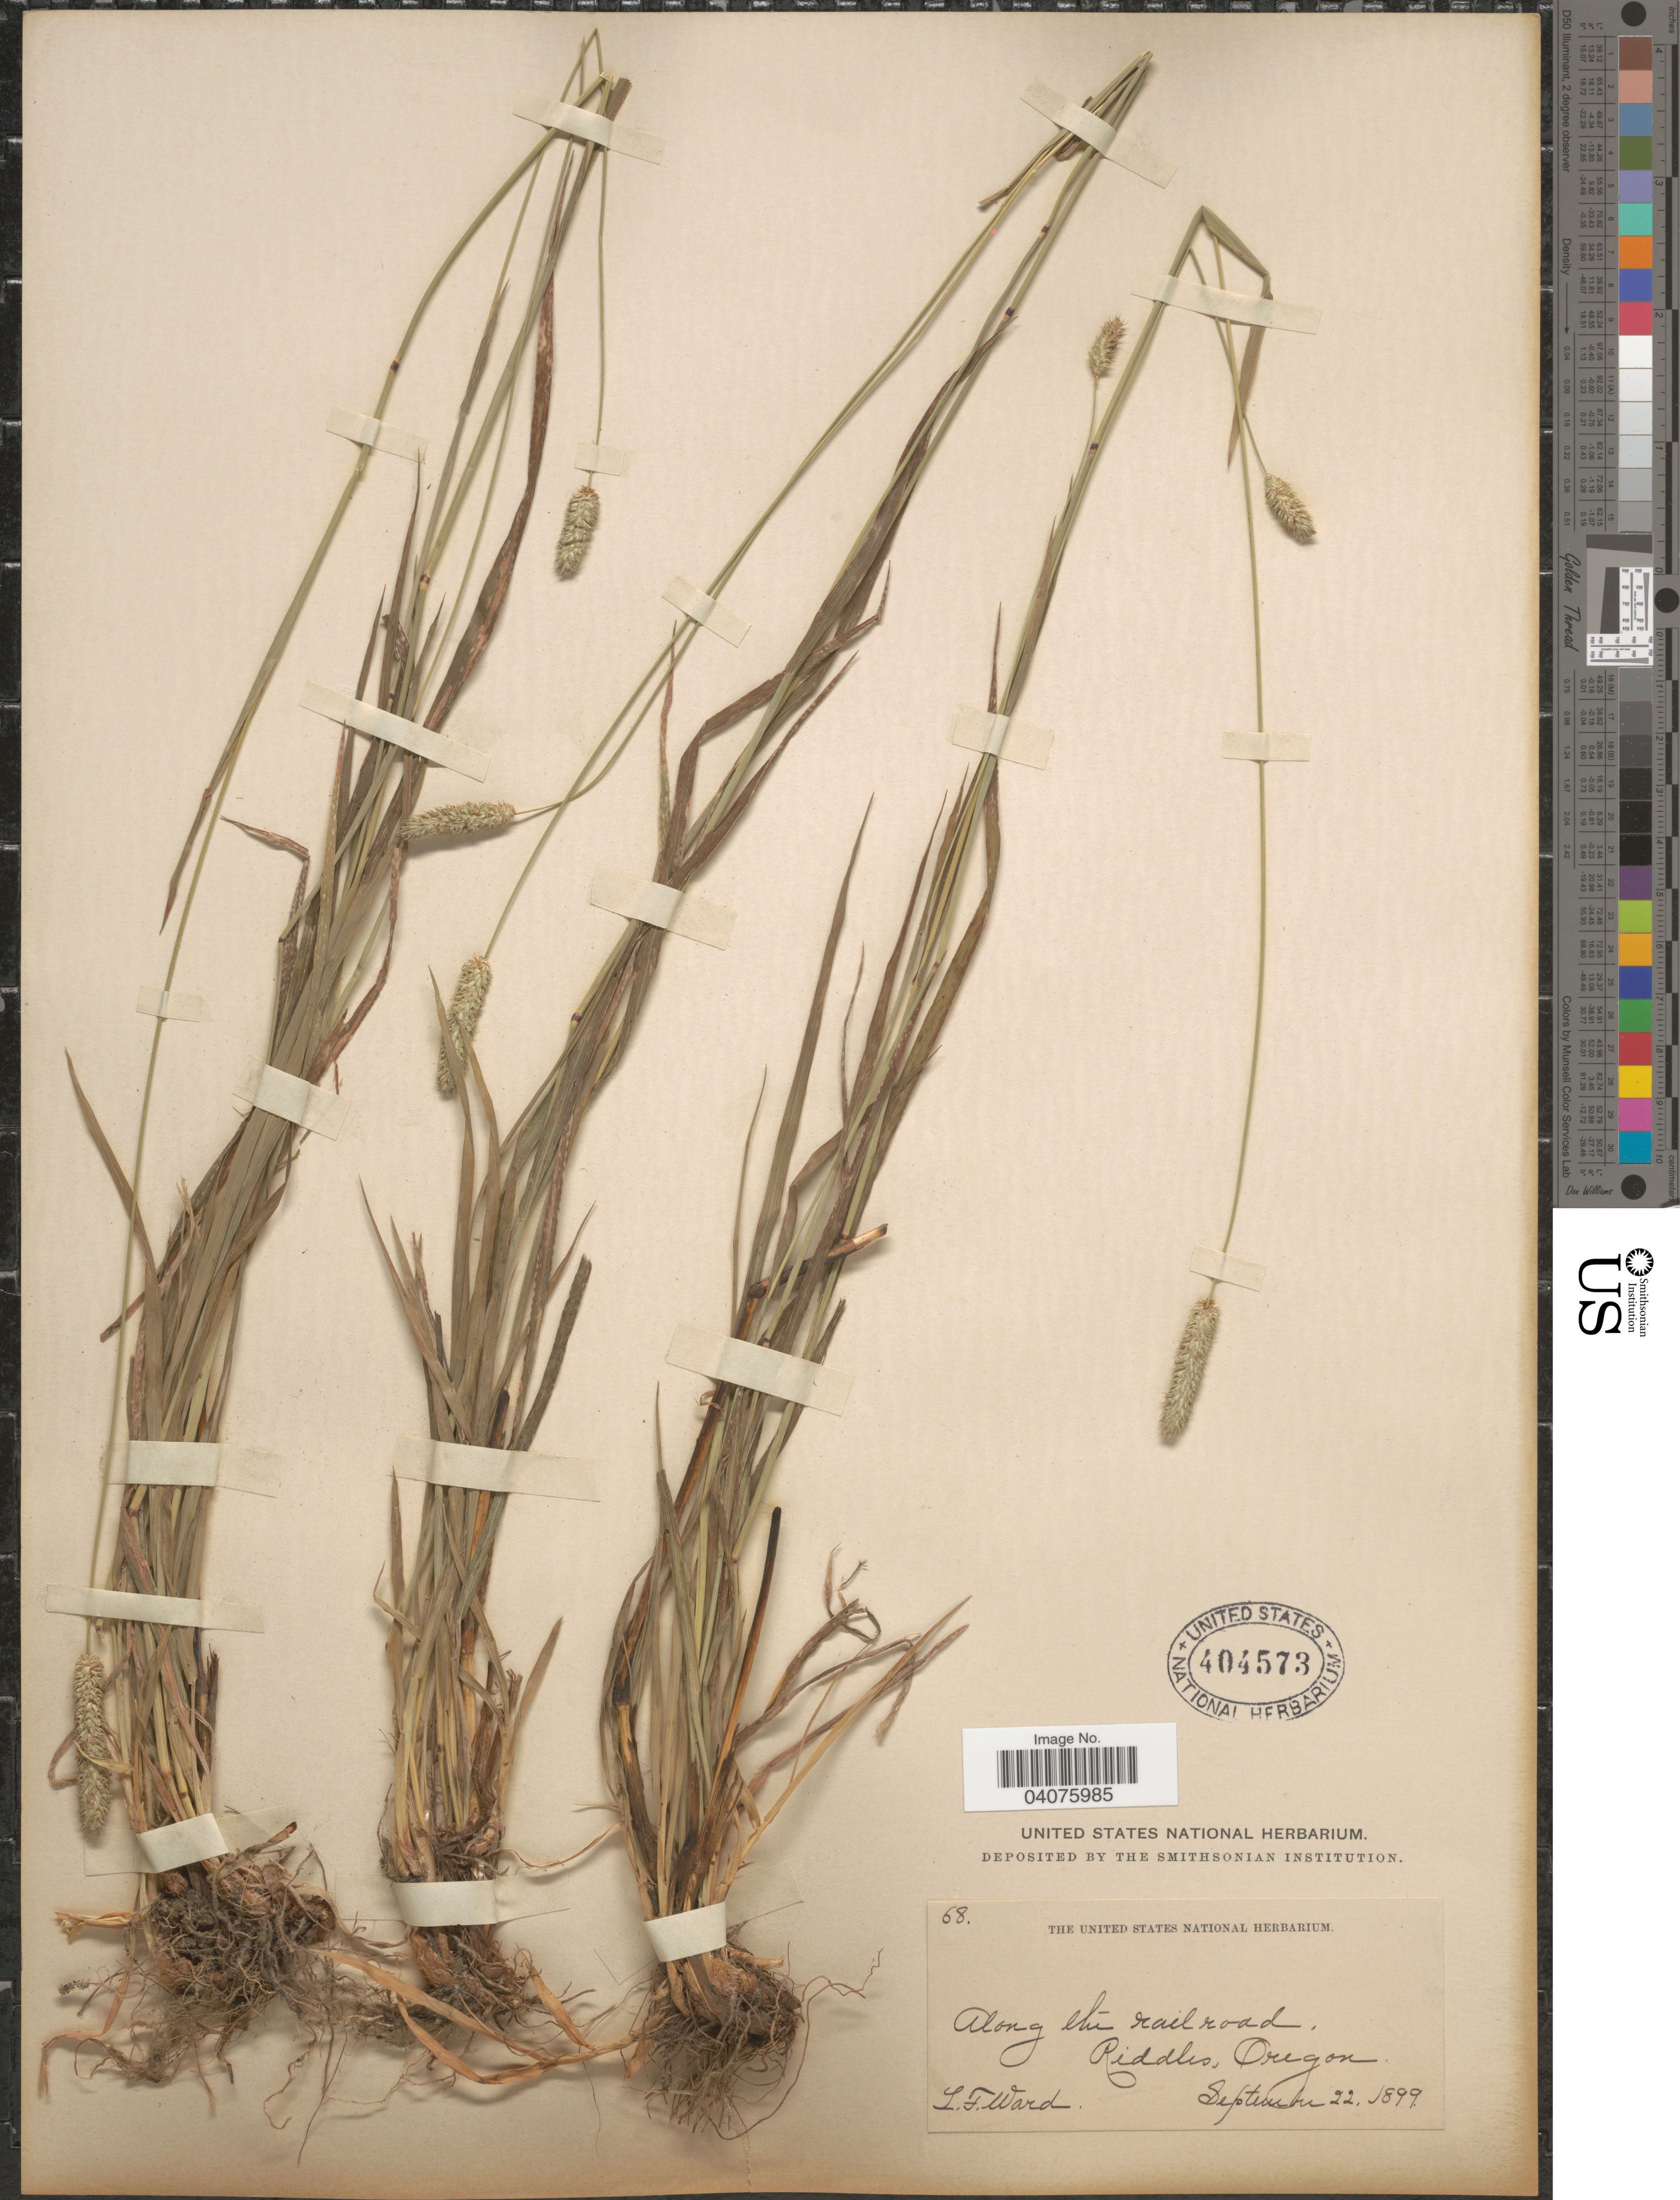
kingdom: Plantae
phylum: Tracheophyta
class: Liliopsida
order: Poales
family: Poaceae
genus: Phleum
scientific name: Phleum pratense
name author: L.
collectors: L. Ward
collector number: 68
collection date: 1899-09-22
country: United States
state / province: Oregon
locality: Along the railroad. Riddles.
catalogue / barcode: US 404573